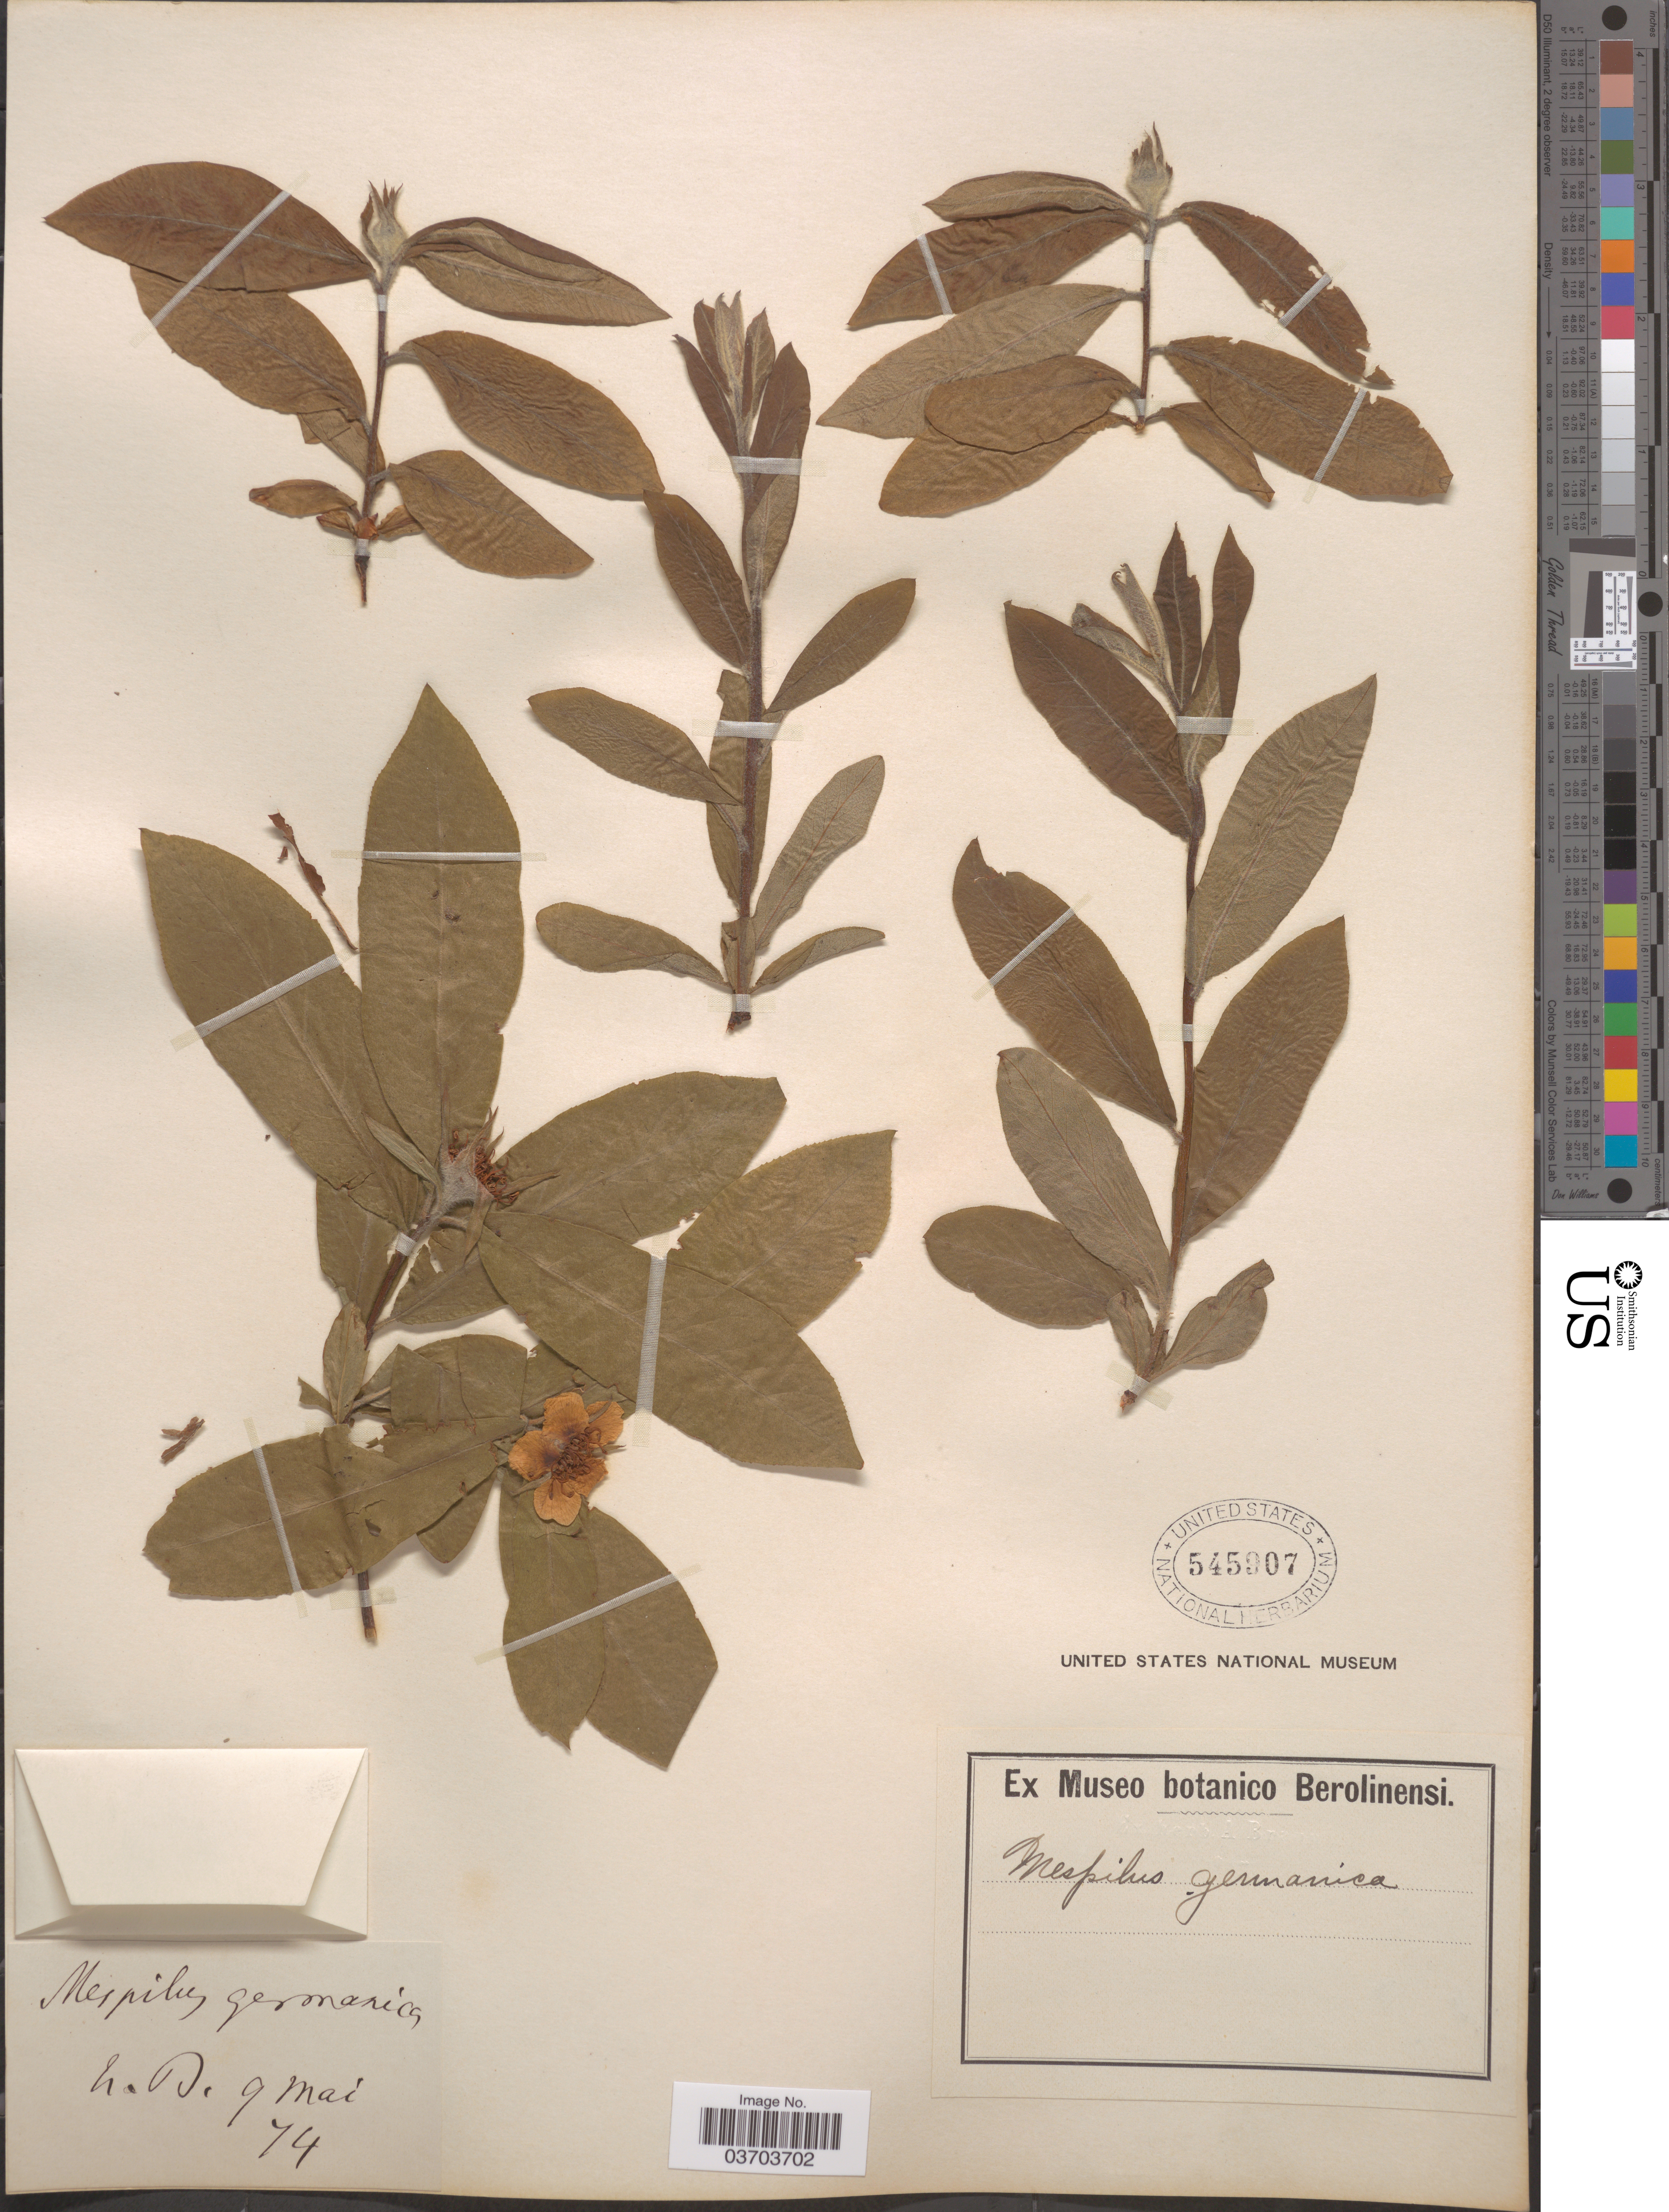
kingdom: Plantae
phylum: Tracheophyta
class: Magnoliopsida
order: Rosales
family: Rosaceae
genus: Crataegus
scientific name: Crataegus germanica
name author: (L.) Kuntze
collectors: ex Museo Botanico Berolinensi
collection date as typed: Transcribed d/m/y: 9/5/74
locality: H. B. [interpreted]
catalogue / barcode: US 545907